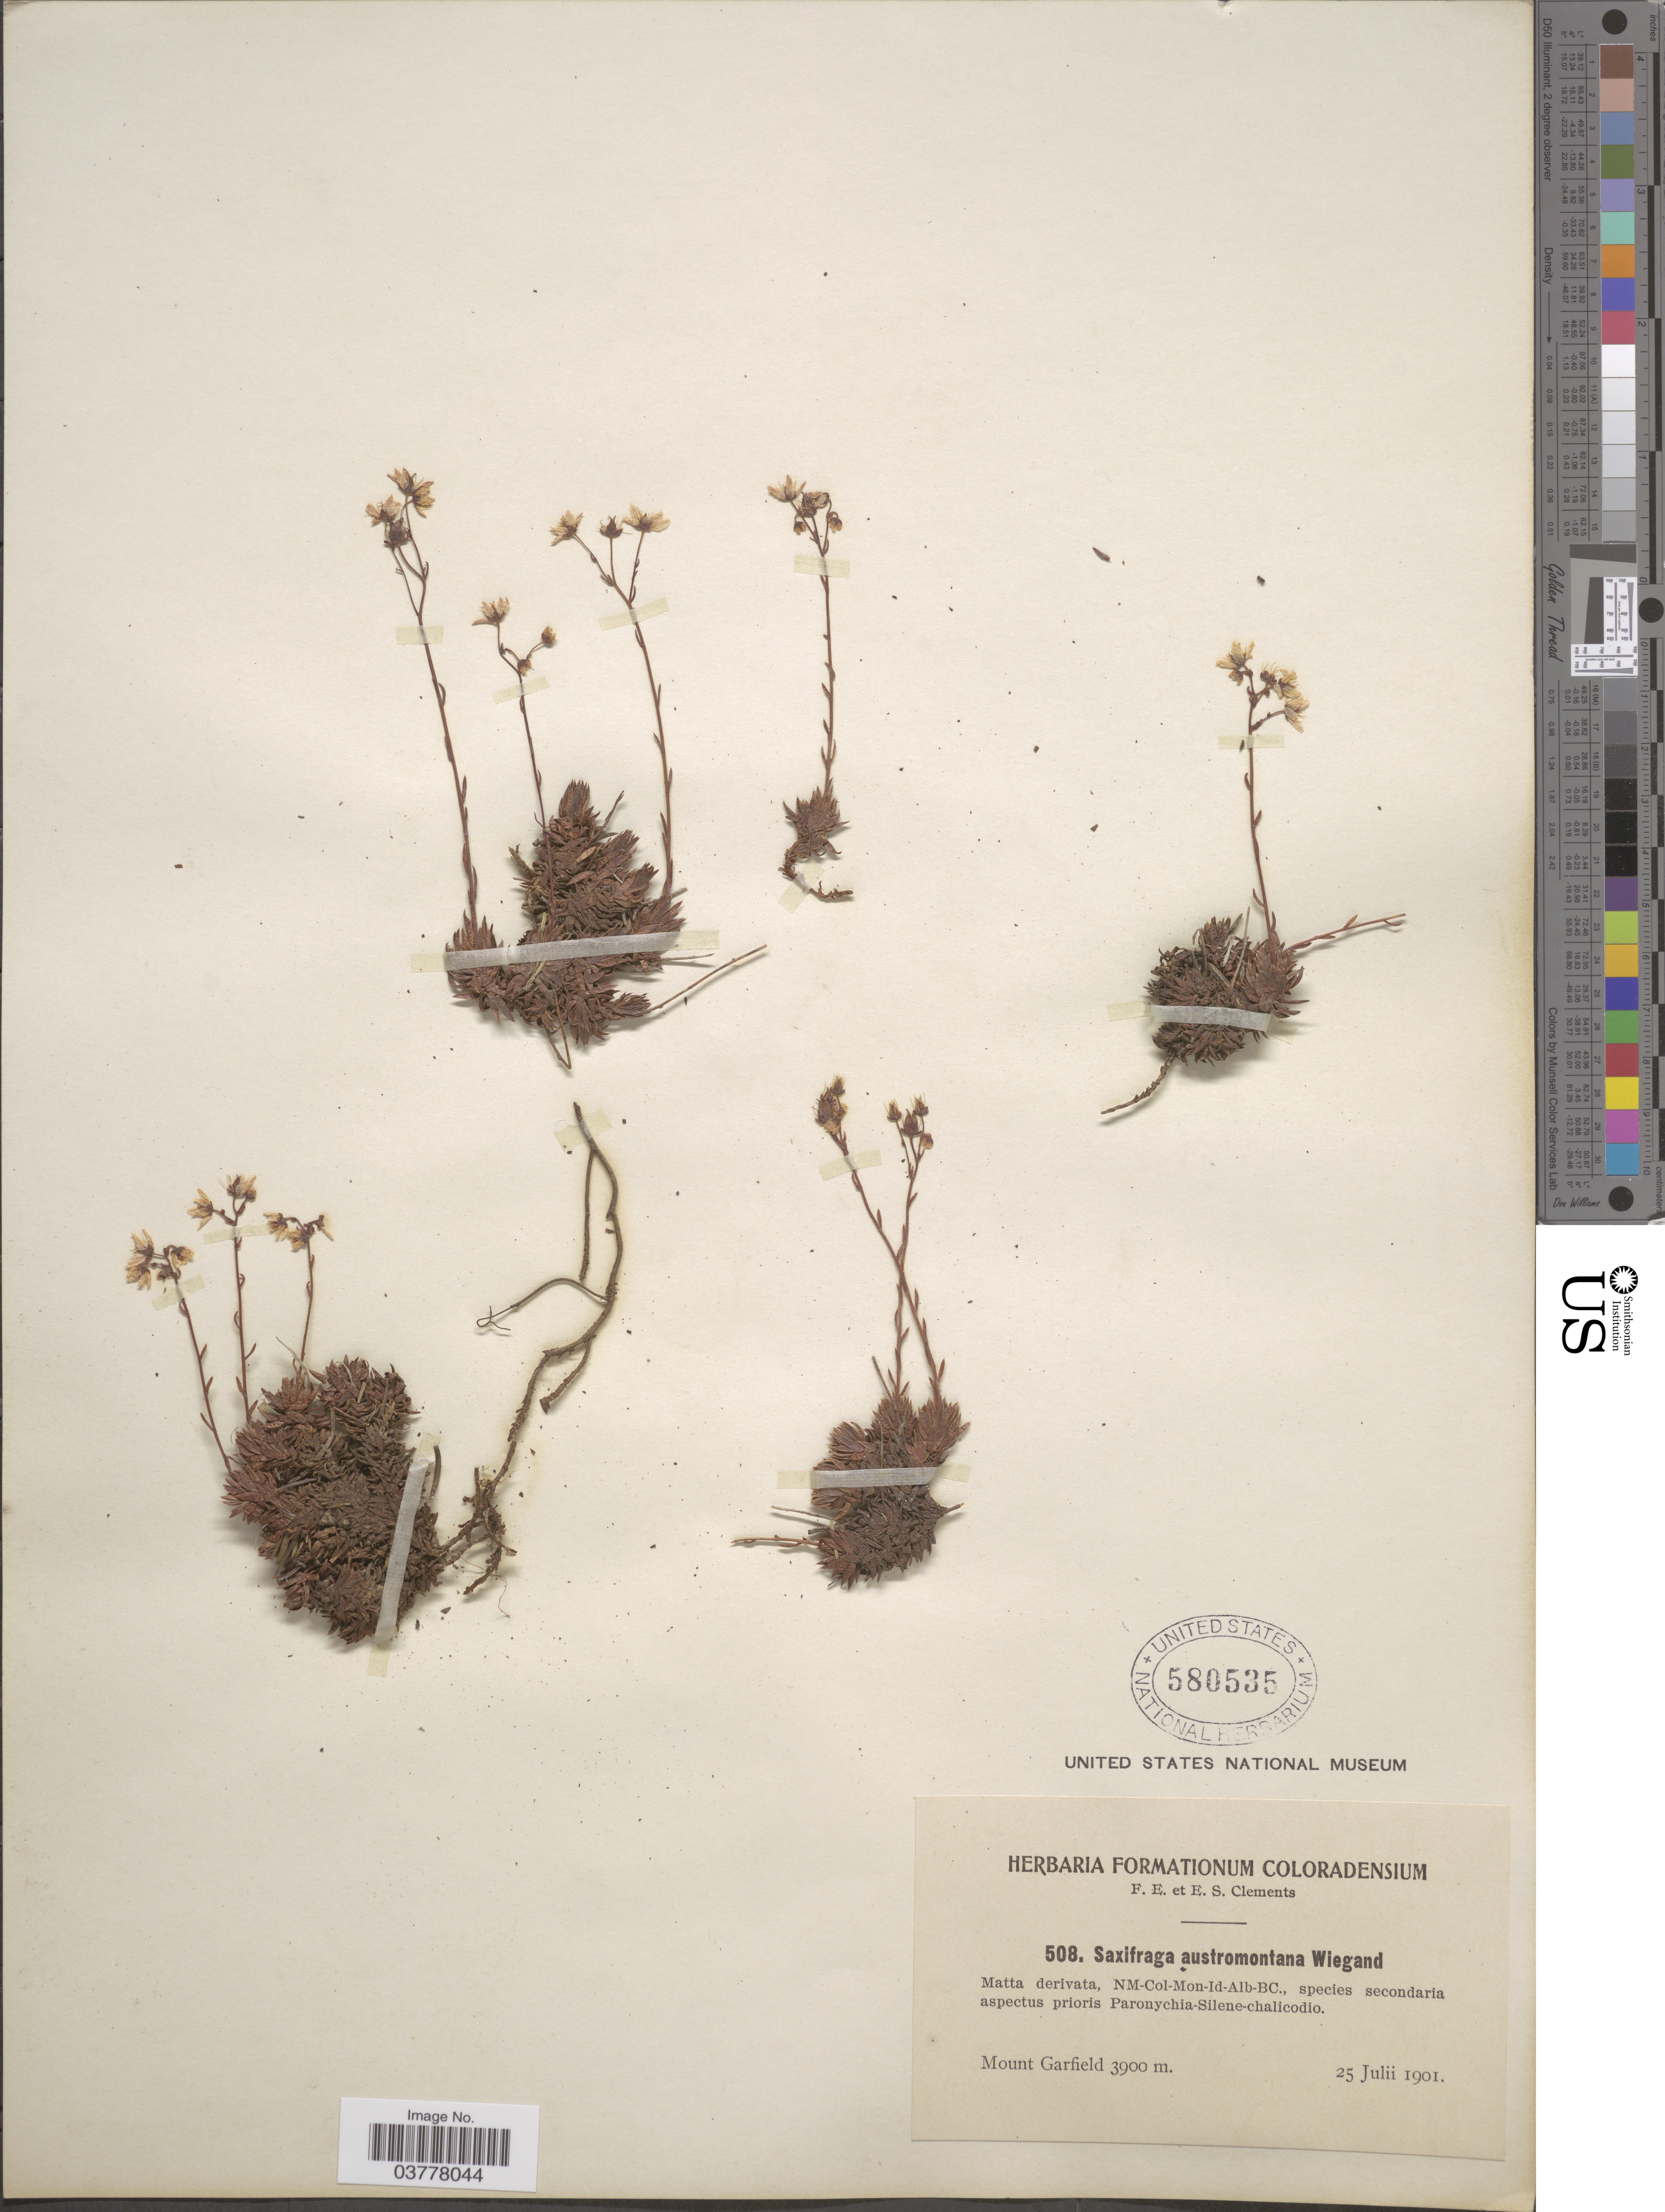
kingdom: Plantae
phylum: Tracheophyta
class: Magnoliopsida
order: Saxifragales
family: Saxifragaceae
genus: Saxifraga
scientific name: Saxifraga bronchialis subsp. austromontana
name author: (Wiegand) Piper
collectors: F. E. Clements & E. S. Clements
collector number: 508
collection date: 1901-07-25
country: United States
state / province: Colorado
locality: Mount Garfield.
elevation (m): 3900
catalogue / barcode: US 580535